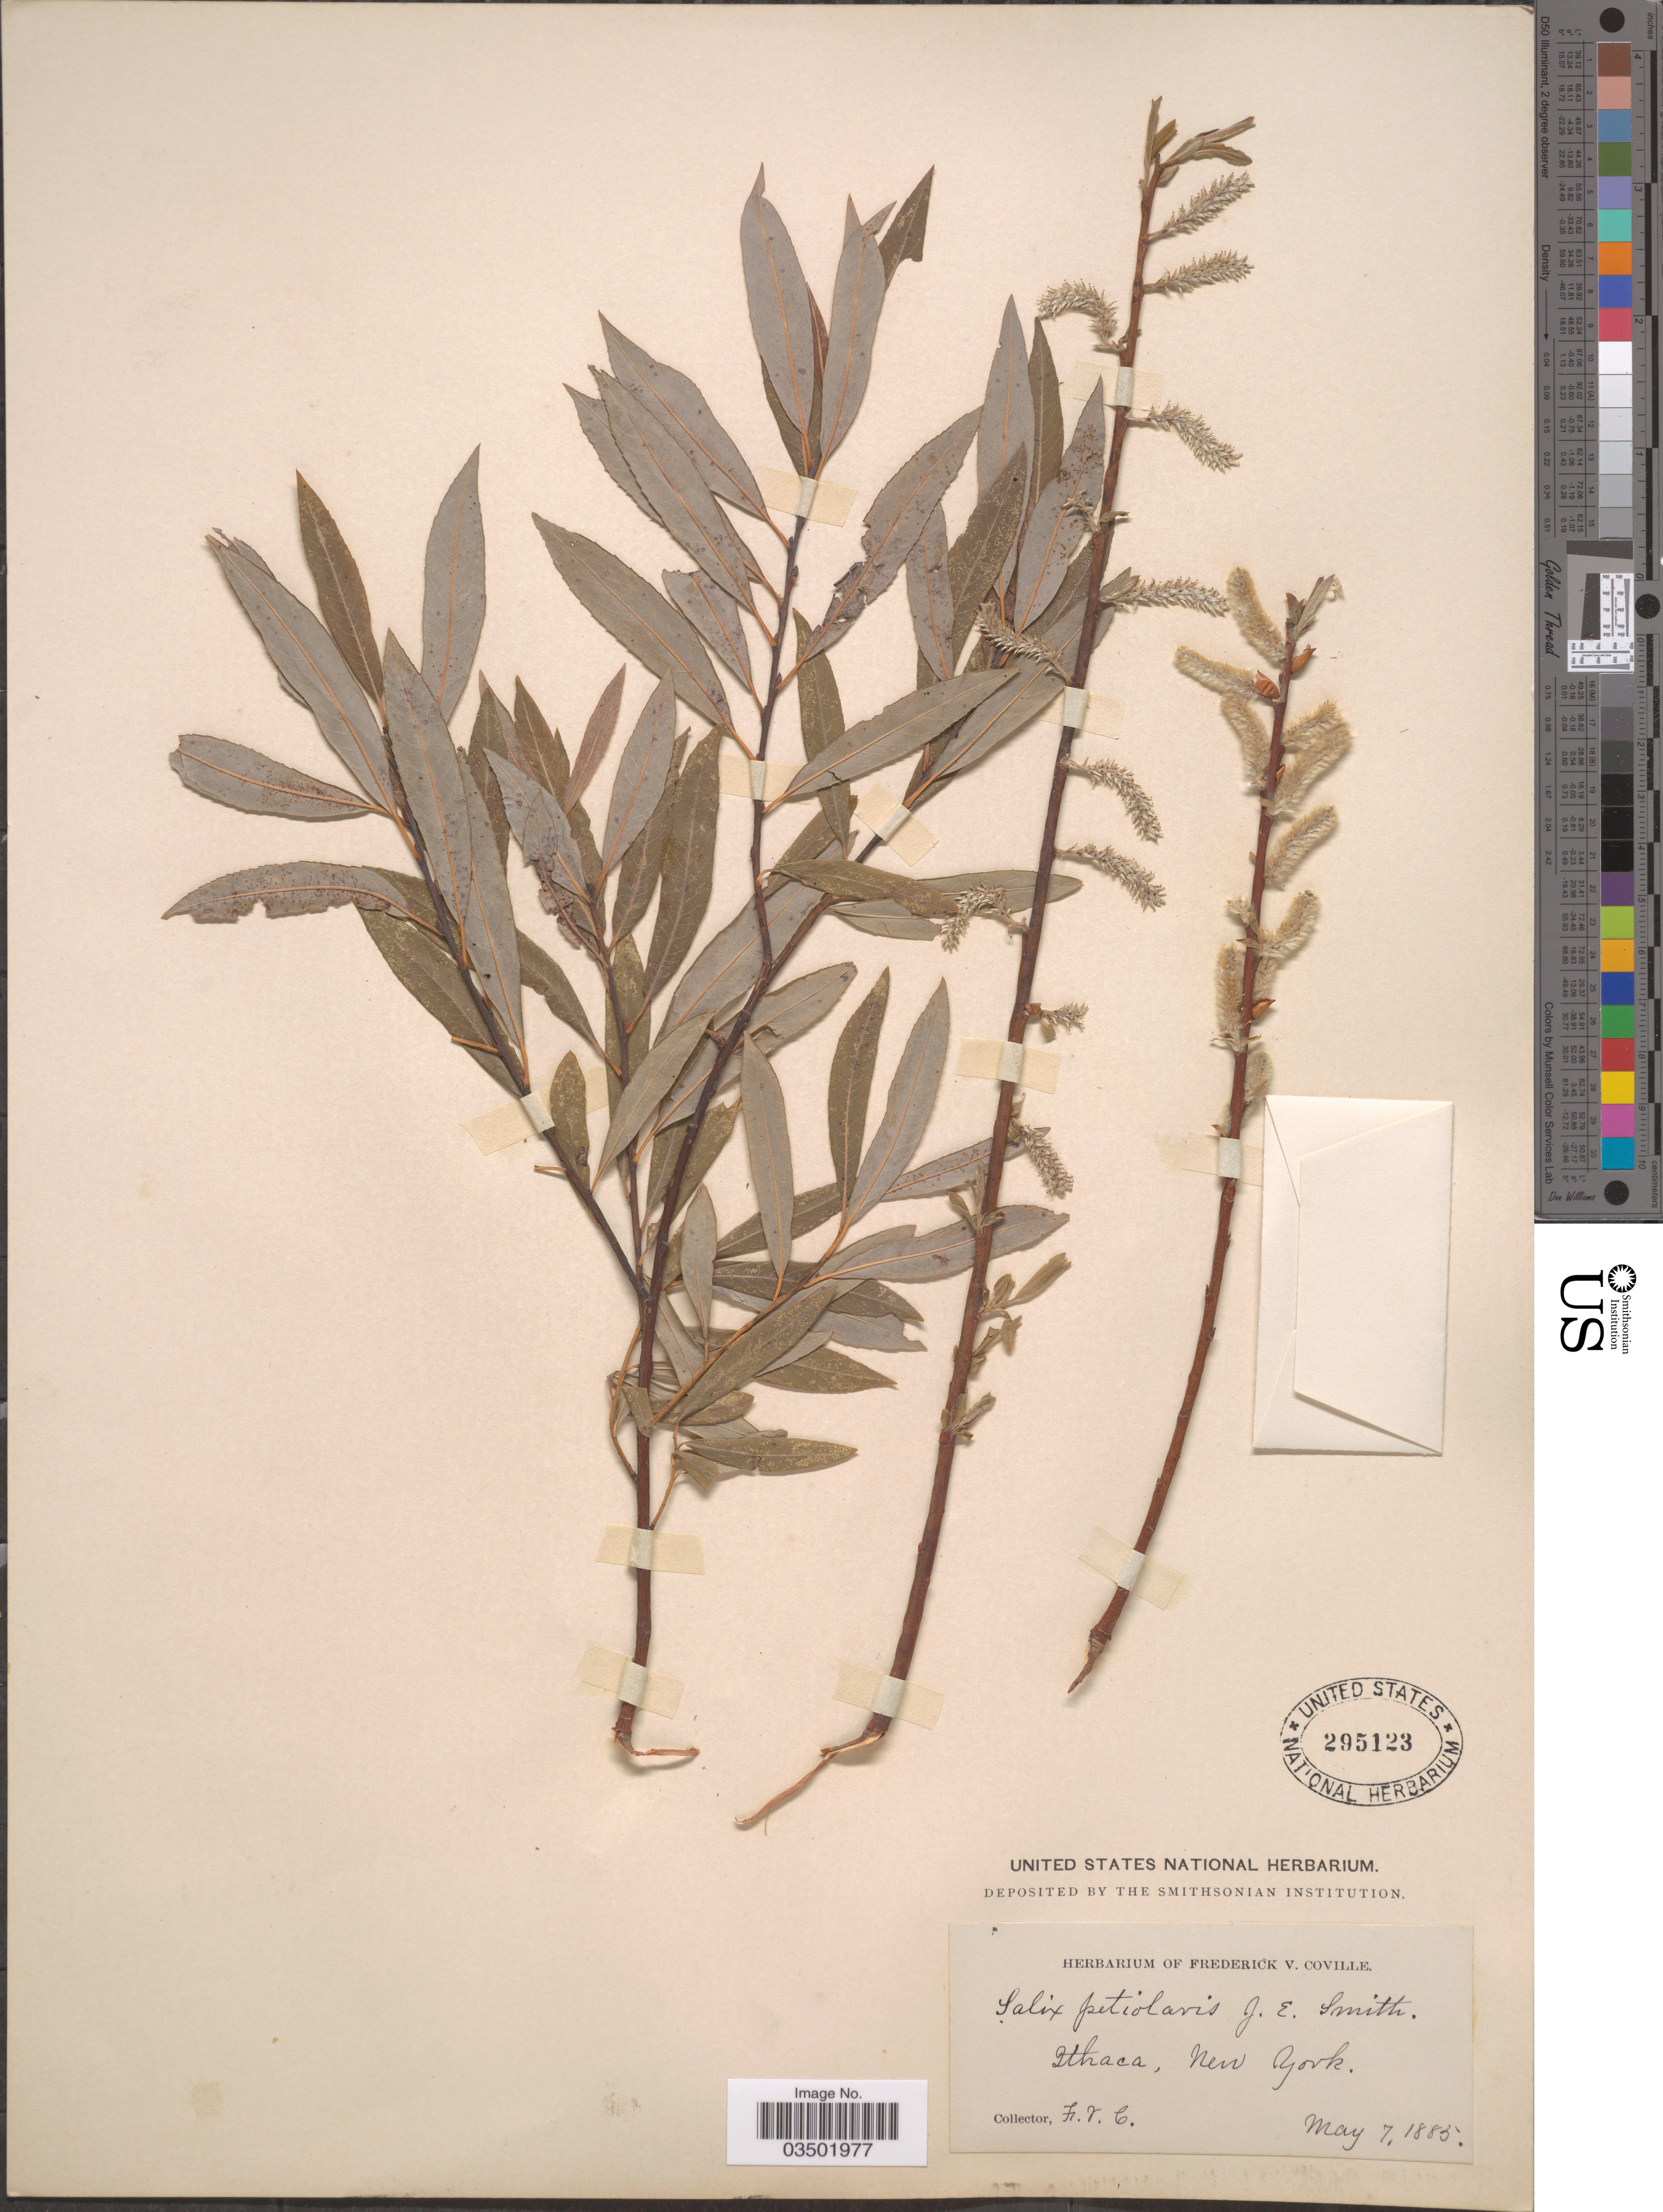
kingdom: Plantae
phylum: Tracheophyta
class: Magnoliopsida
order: Malpighiales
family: Salicaceae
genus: Salix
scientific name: Salix petiolaris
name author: Sm.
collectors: F. V. Coville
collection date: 1885-05-07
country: United States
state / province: New York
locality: Ithaca.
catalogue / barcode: US 295123